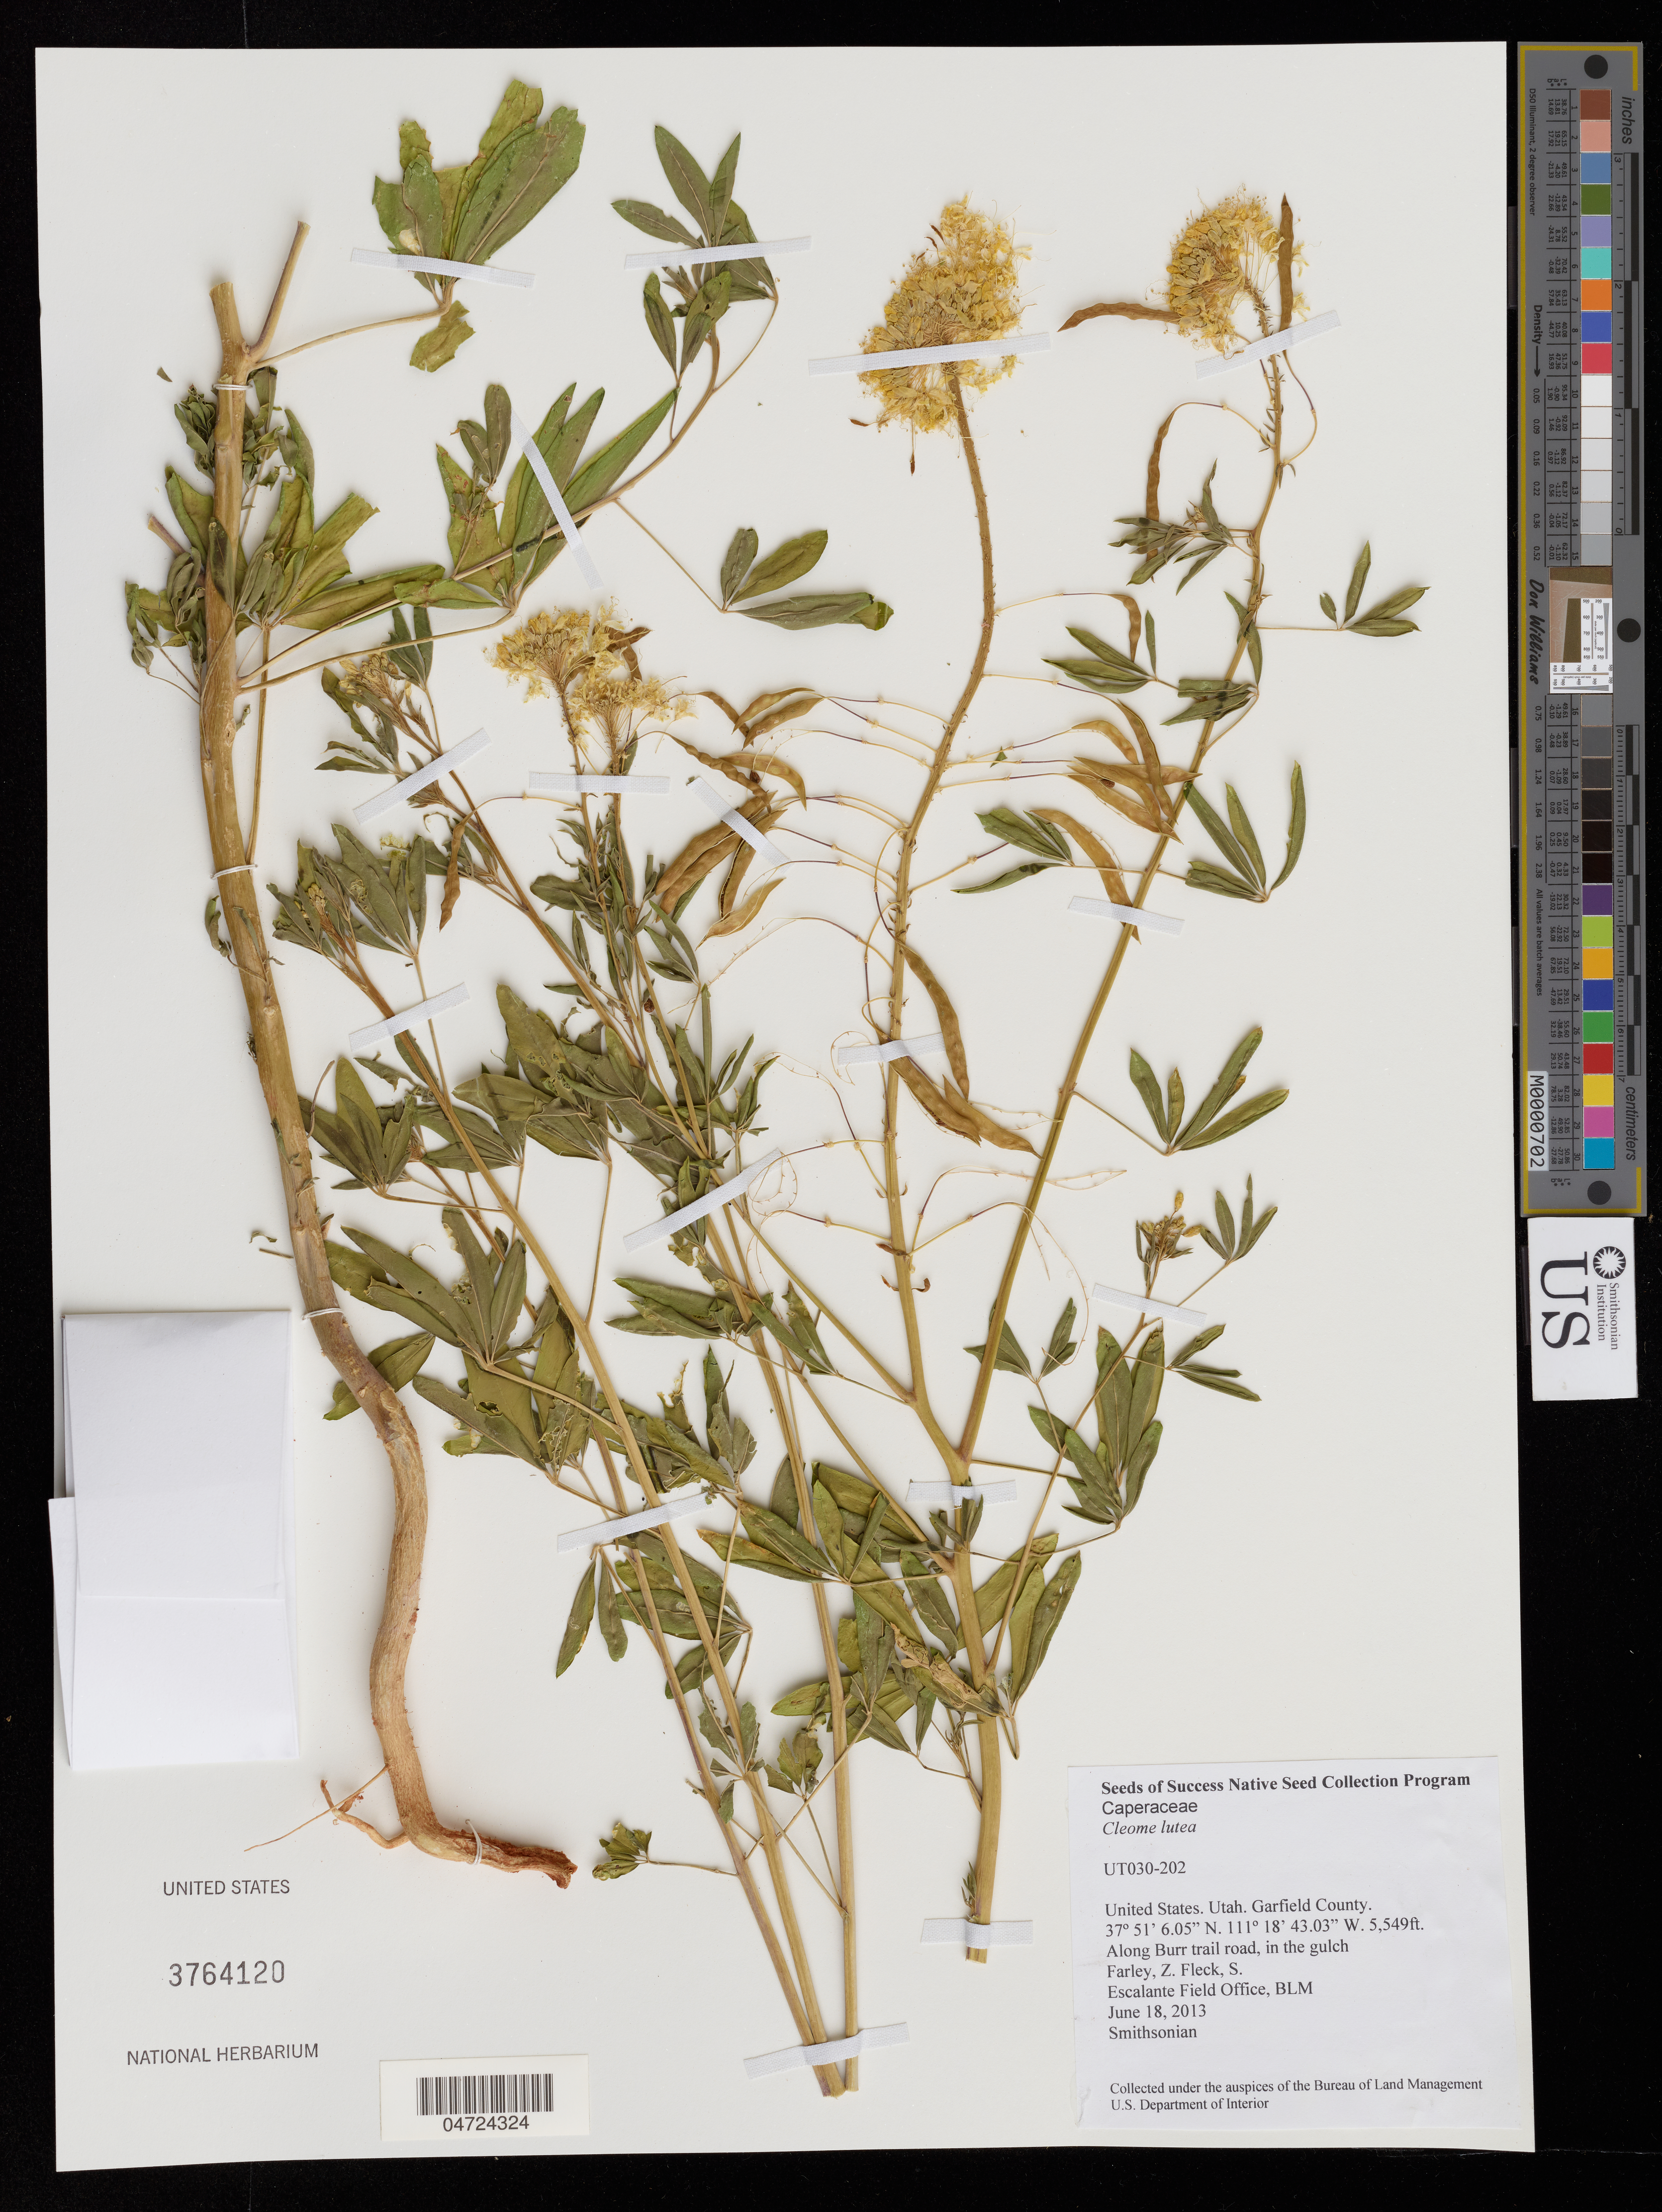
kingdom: Plantae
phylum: Tracheophyta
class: Magnoliopsida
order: Brassicales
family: Cleomaceae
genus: Cleomella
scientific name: Cleomella lutea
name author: (Hook.) Roalson & J.C. Hall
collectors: Z. Farley & S. Fleck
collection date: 2013-06-18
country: United States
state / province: Utah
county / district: Garfield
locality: Garfield County. Along Burr trail road, in the gulch.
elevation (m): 1691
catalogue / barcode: US 3764120